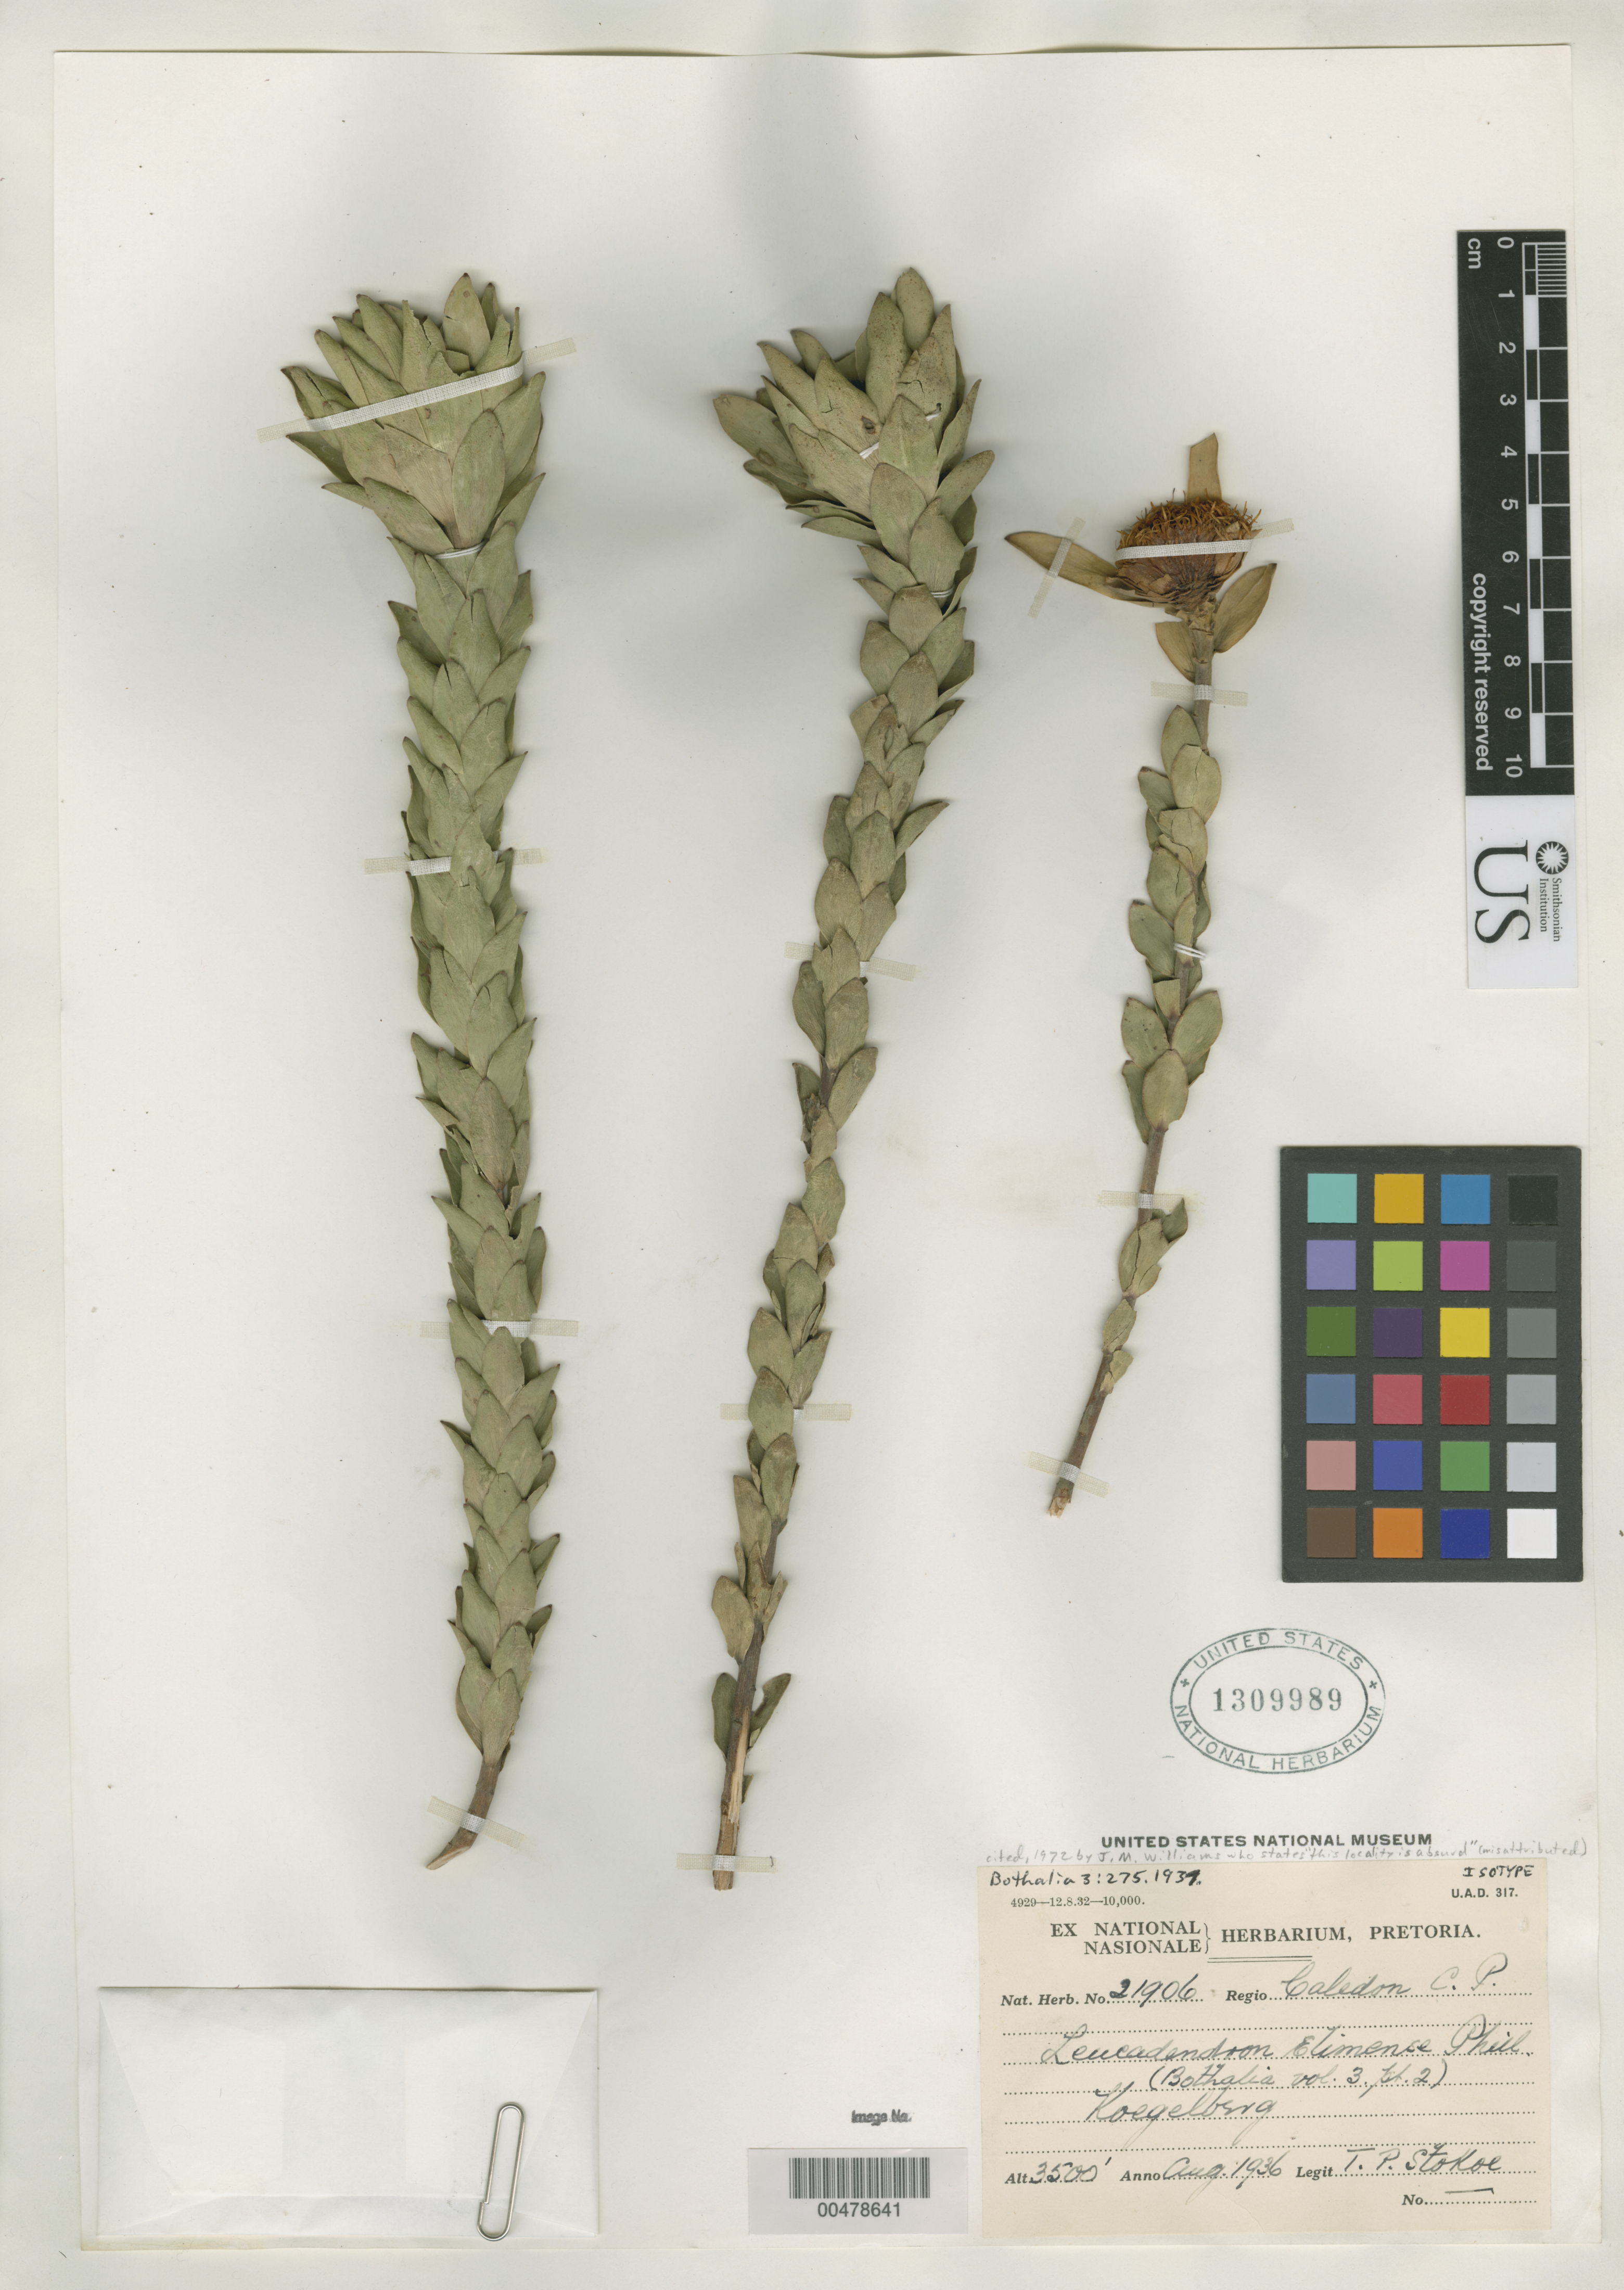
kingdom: Plantae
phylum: Tracheophyta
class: Magnoliopsida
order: Proteales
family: Proteaceae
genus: Leucadendron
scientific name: Leucadendron elimense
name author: E. Phillips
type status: Isotype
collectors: T. Stokoe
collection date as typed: Aug 1936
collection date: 1936-08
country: South Africa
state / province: Western Cape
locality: Koegelberg. Caledon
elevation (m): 1067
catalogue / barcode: US 1309989